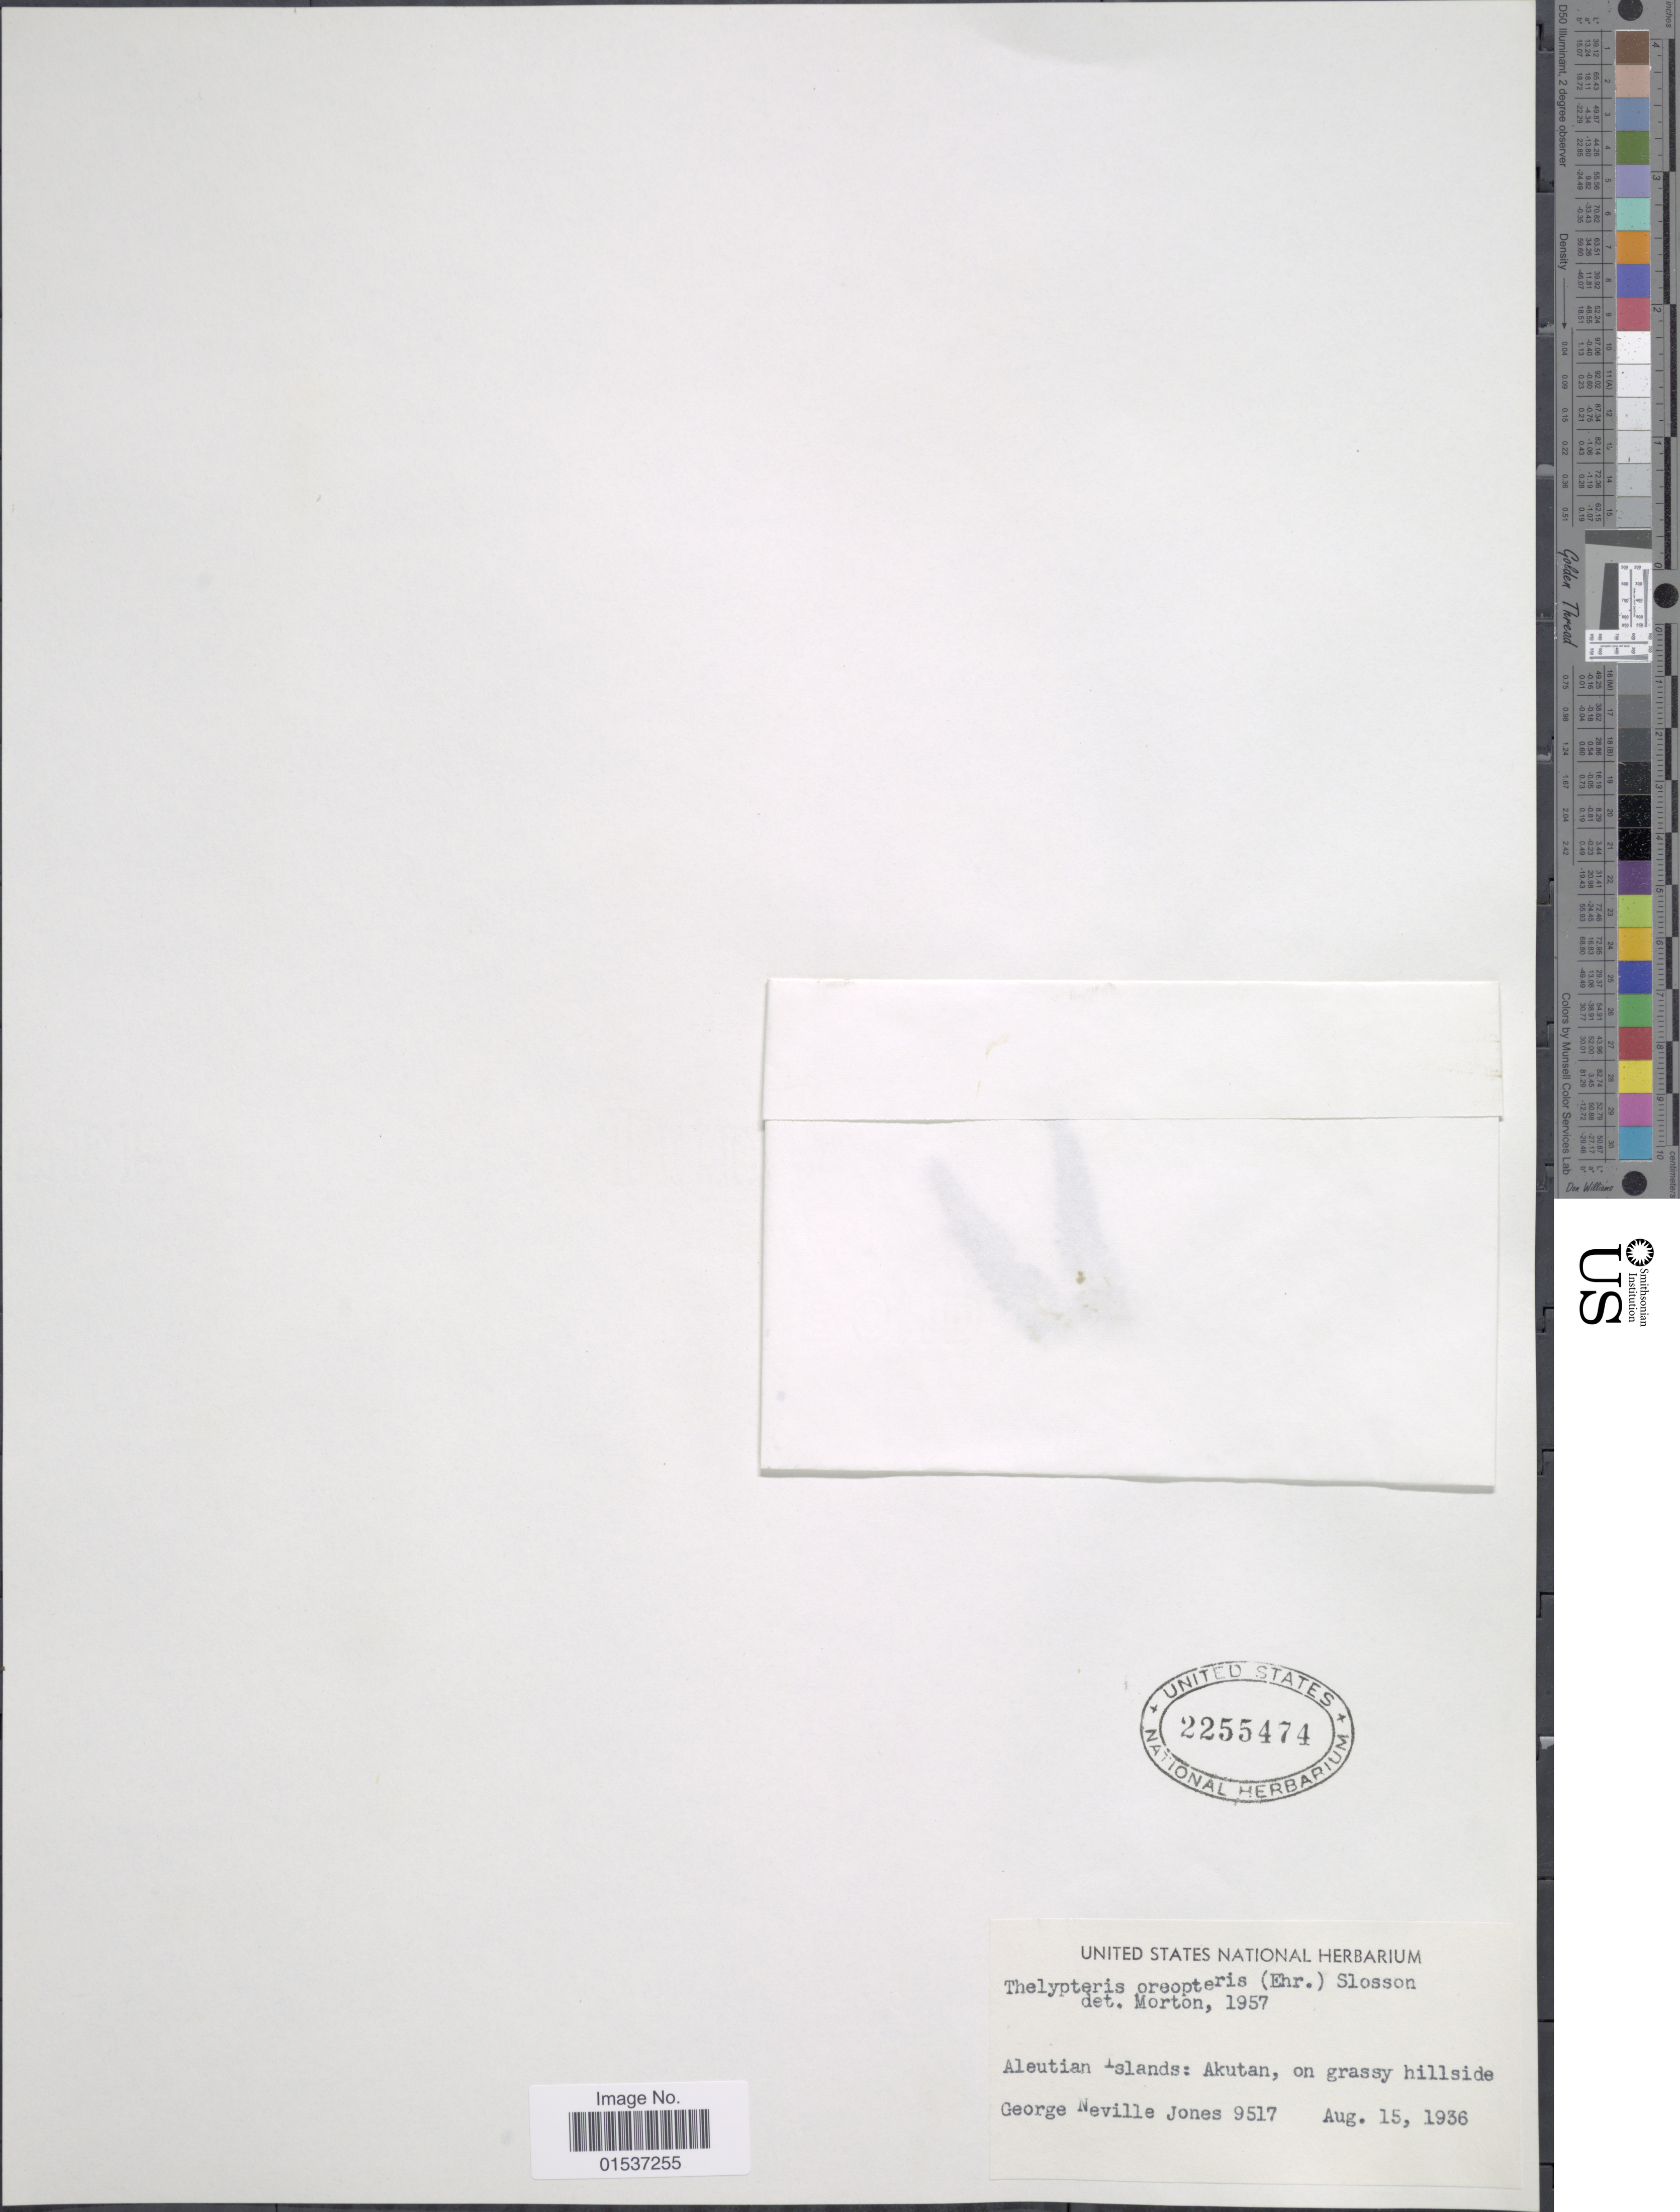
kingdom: Plantae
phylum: Tracheophyta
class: Polypodiopsida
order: Polypodiales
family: Thelypteridaceae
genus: Oreopteris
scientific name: Oreopteris limbosperma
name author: (All.) K. Iwats.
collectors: G. N. Jones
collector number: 9517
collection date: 1936-08-15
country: United States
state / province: Alaska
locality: Aleutian Islands: Akutan, on grassy hillside.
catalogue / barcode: US 2255474